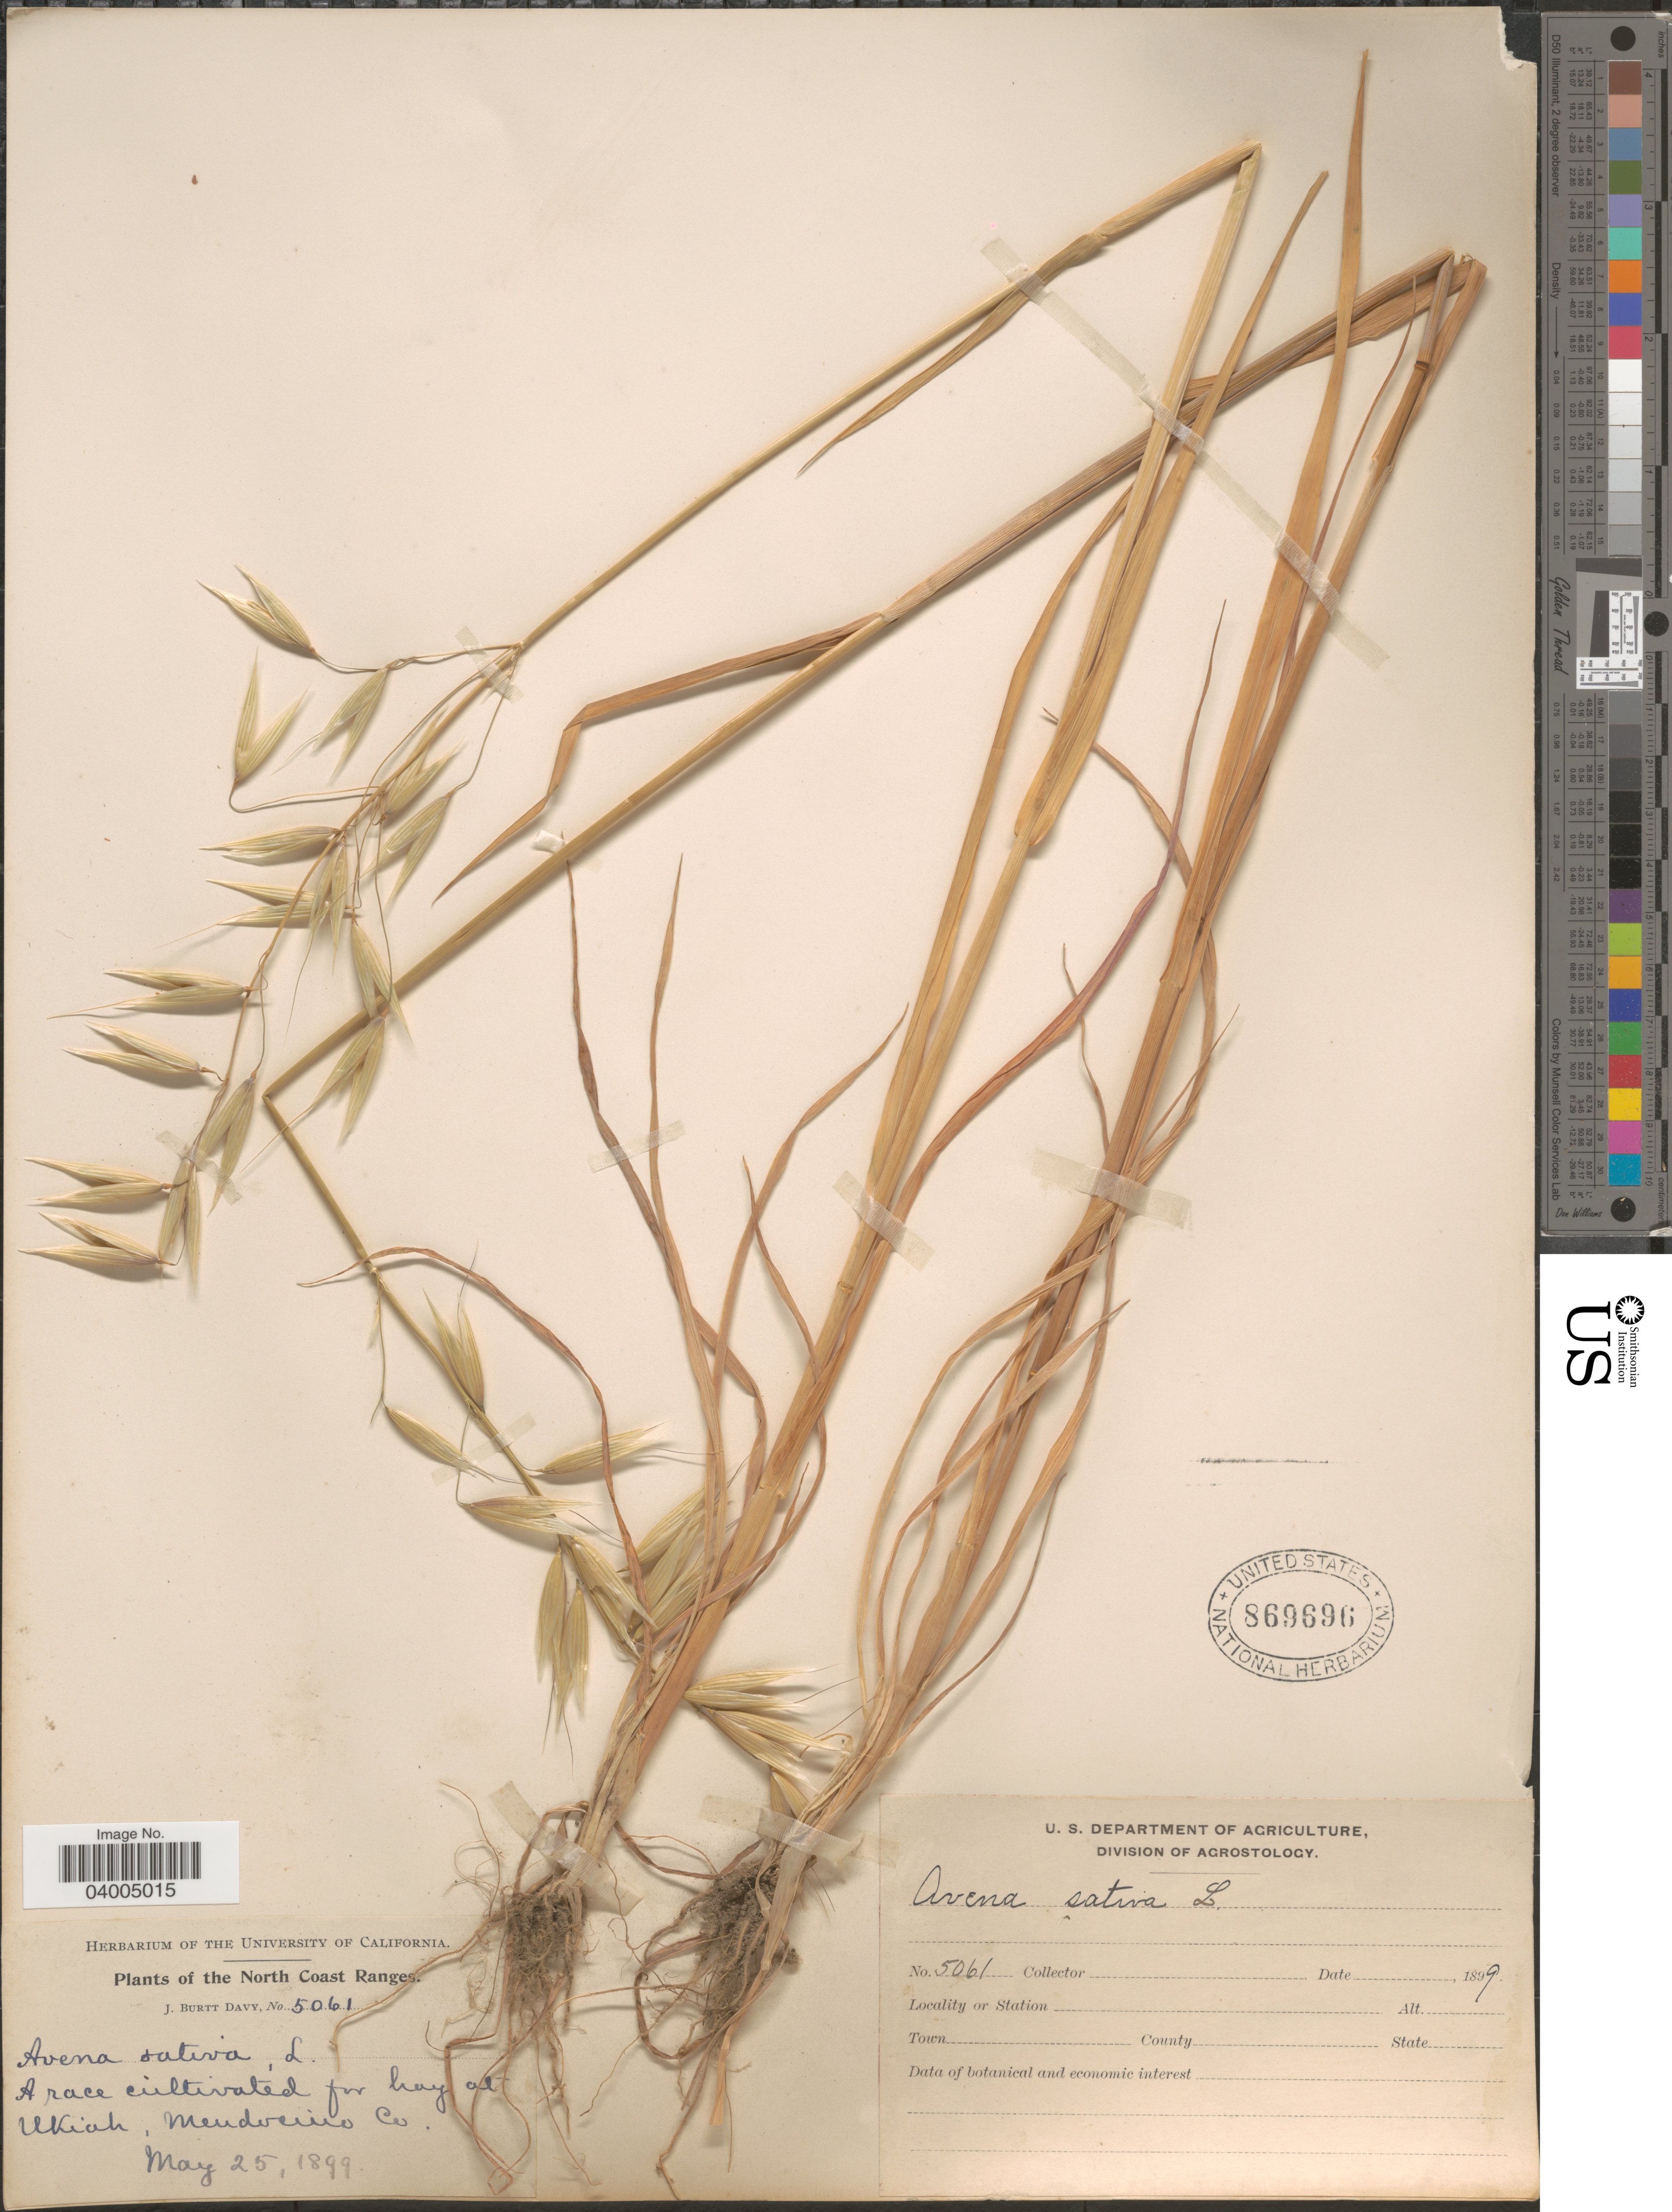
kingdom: Plantae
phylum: Tracheophyta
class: Liliopsida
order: Poales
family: Poaceae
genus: Avena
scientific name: Avena sativa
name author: L.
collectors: J. Burtt Davy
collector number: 5061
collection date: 1899-05-25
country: United States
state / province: California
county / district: Mendocino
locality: The North Coast Ranges. At Ukiah, Mendocino Co.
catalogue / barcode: US 869696